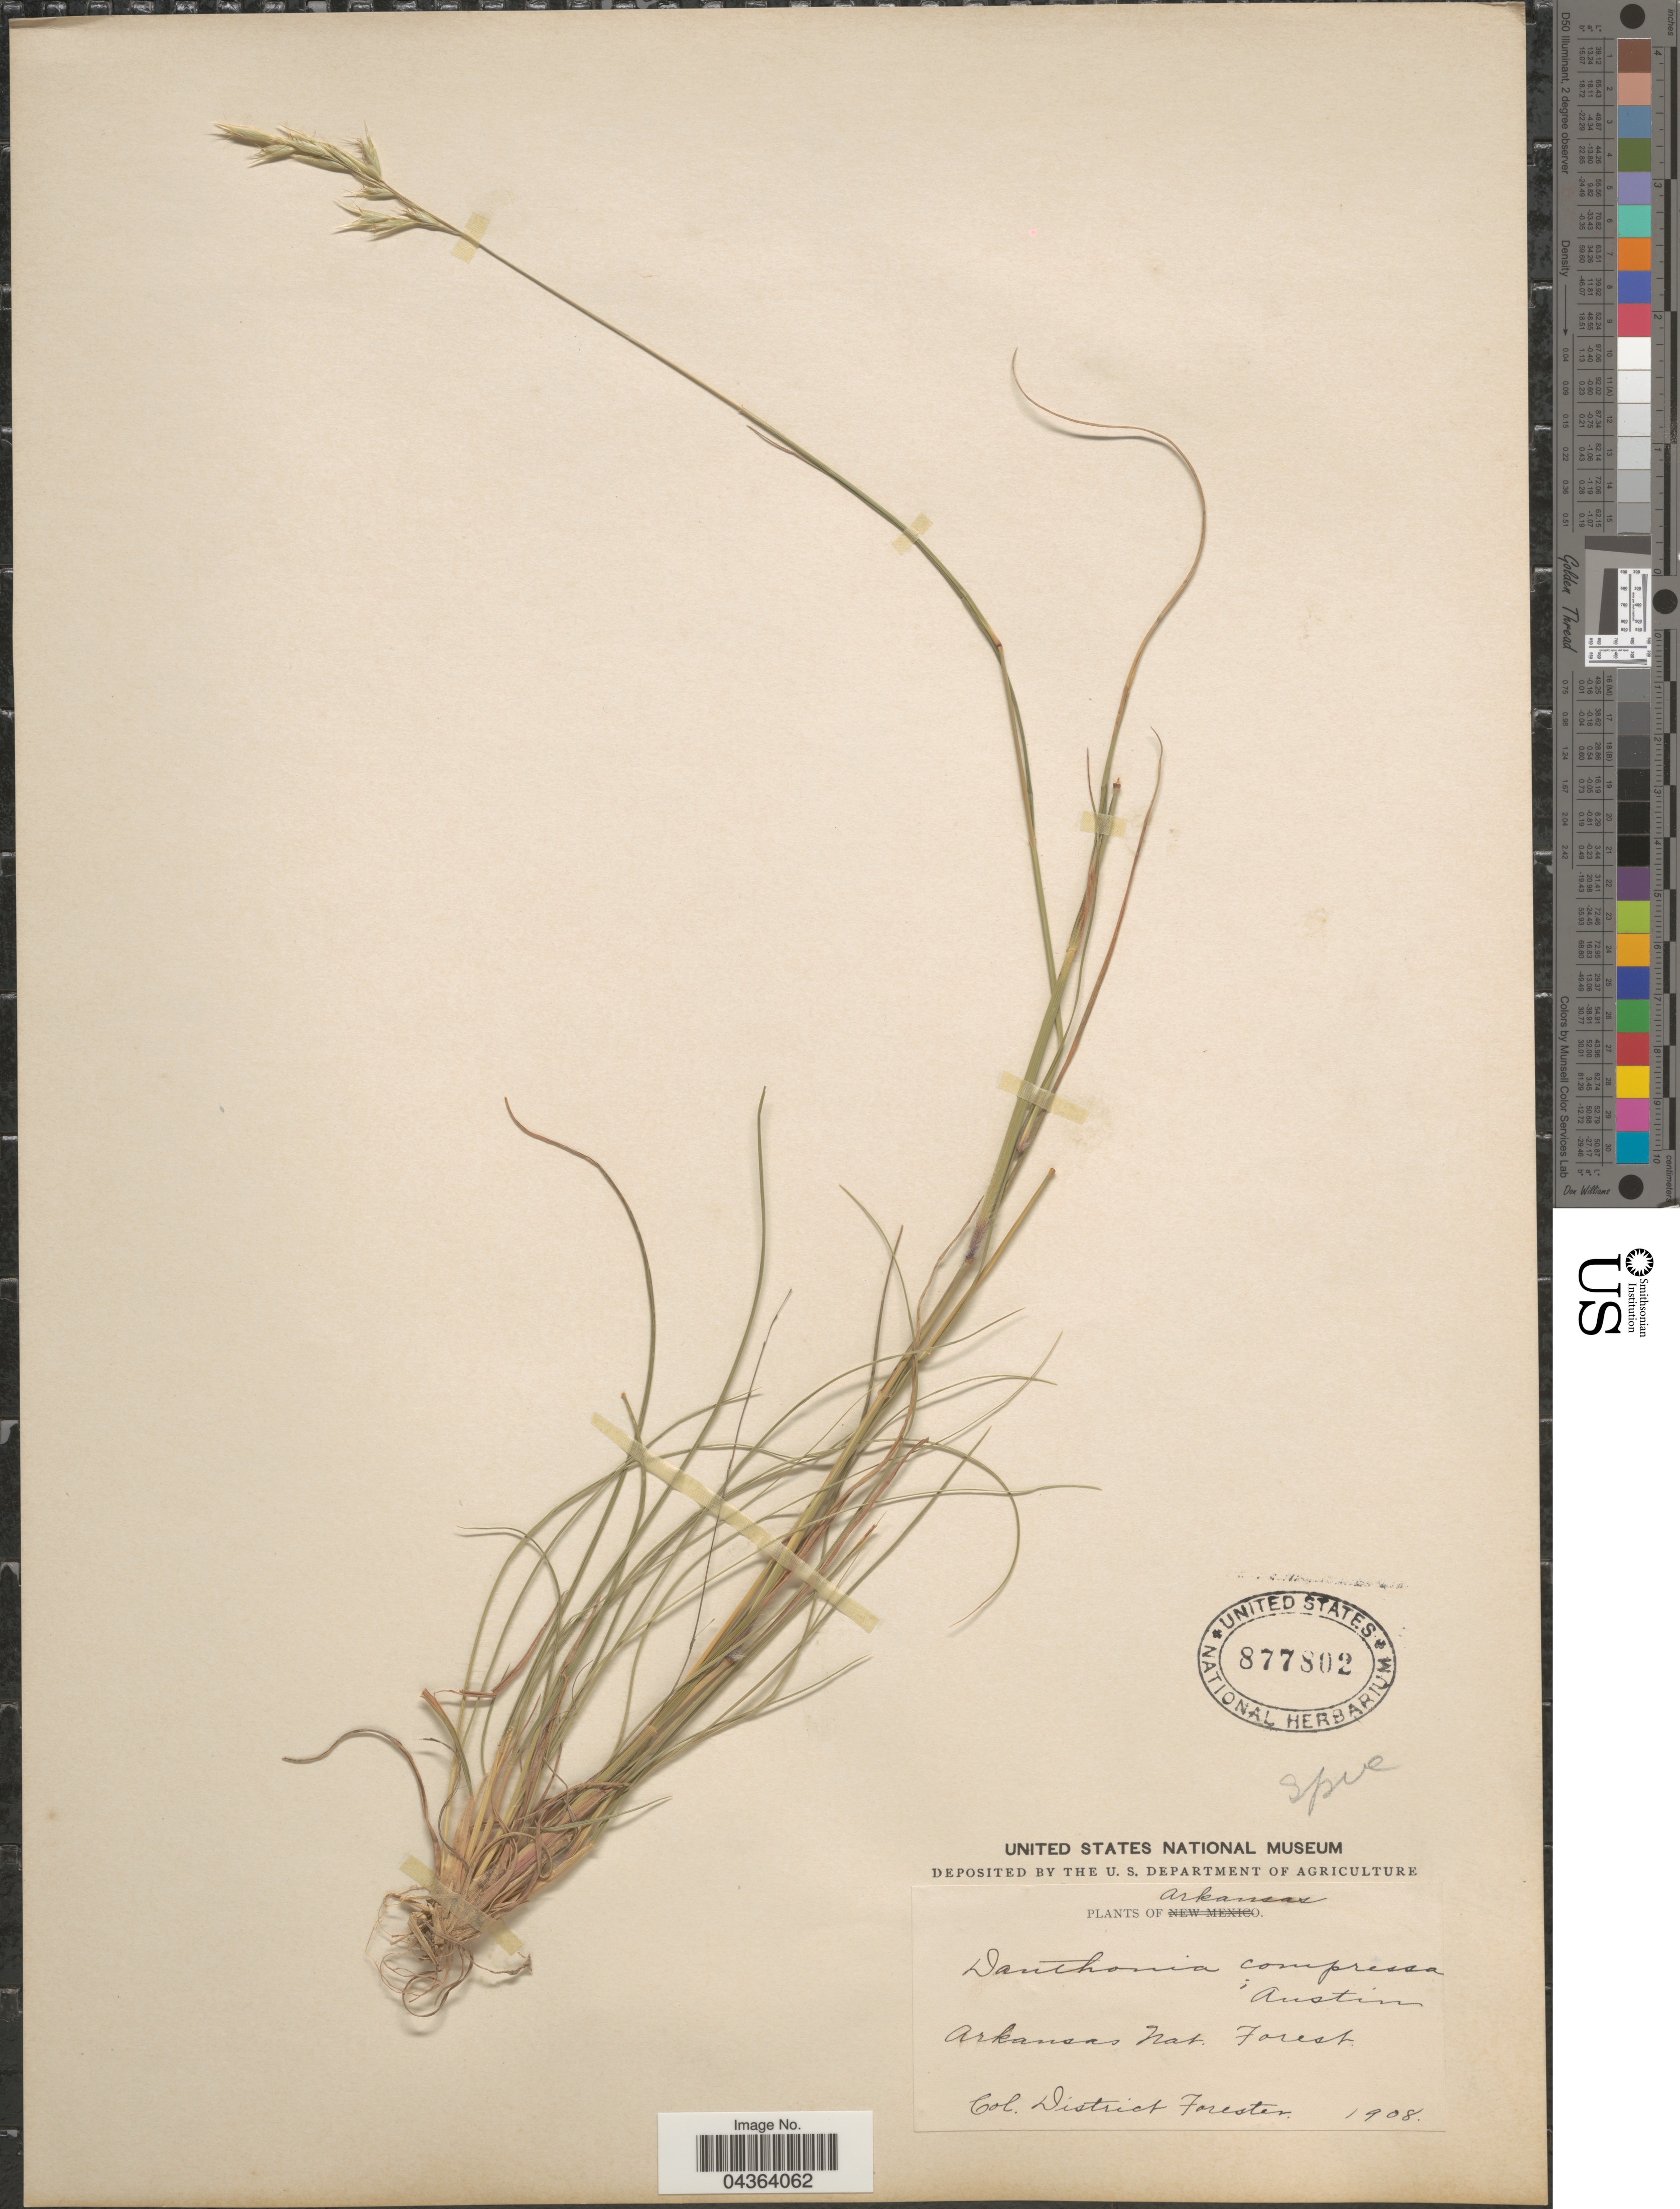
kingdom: Plantae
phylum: Tracheophyta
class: Liliopsida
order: Poales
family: Poaceae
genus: Danthonia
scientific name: Danthonia spicata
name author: (L.) P. Beauv. ex Roem. & Schult.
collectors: District Forester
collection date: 1908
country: United States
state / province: Arkansas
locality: Arkansas Nat. Forest.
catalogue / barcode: US 877802